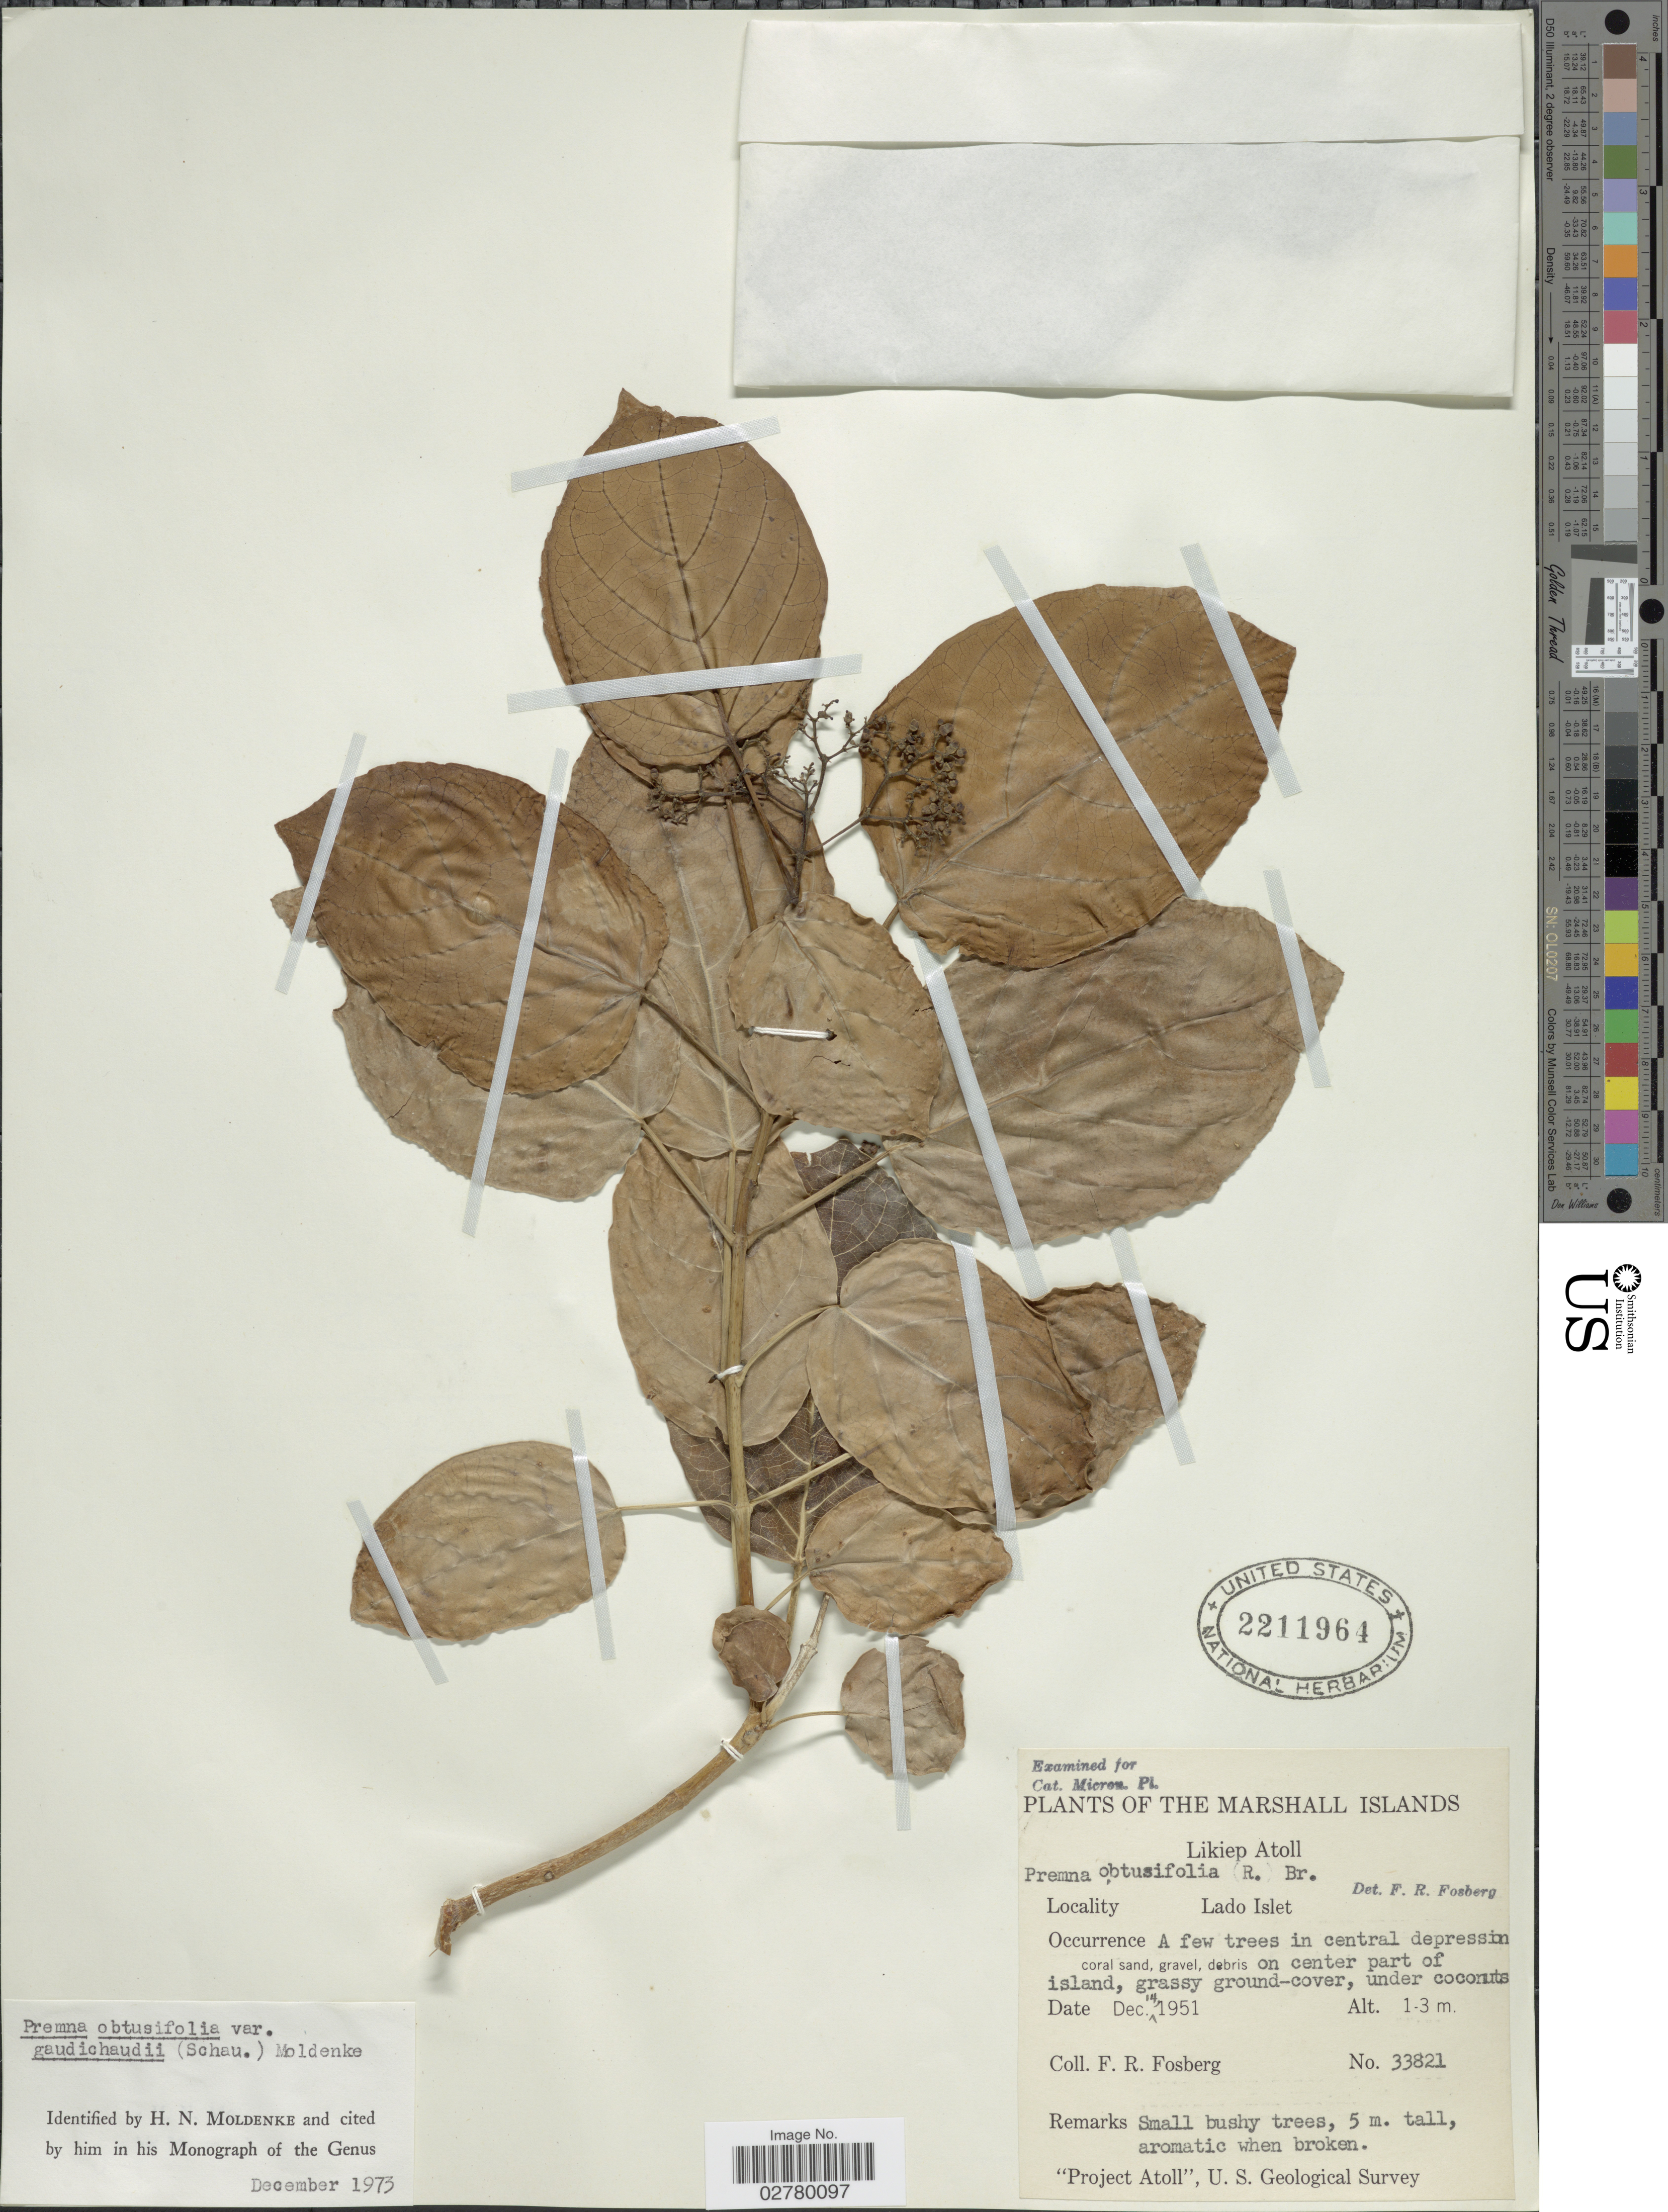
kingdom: Plantae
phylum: Tracheophyta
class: Magnoliopsida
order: Lamiales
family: Lamiaceae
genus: Premna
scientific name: Premna obtusifolia var. gaudichaudii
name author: (Schauer) Moldenke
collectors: F. R. Fosberg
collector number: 33821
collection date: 1951-12-14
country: Marshall Islands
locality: Likiep Atoll, Lado Islet.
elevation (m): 1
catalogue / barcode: US 2211964